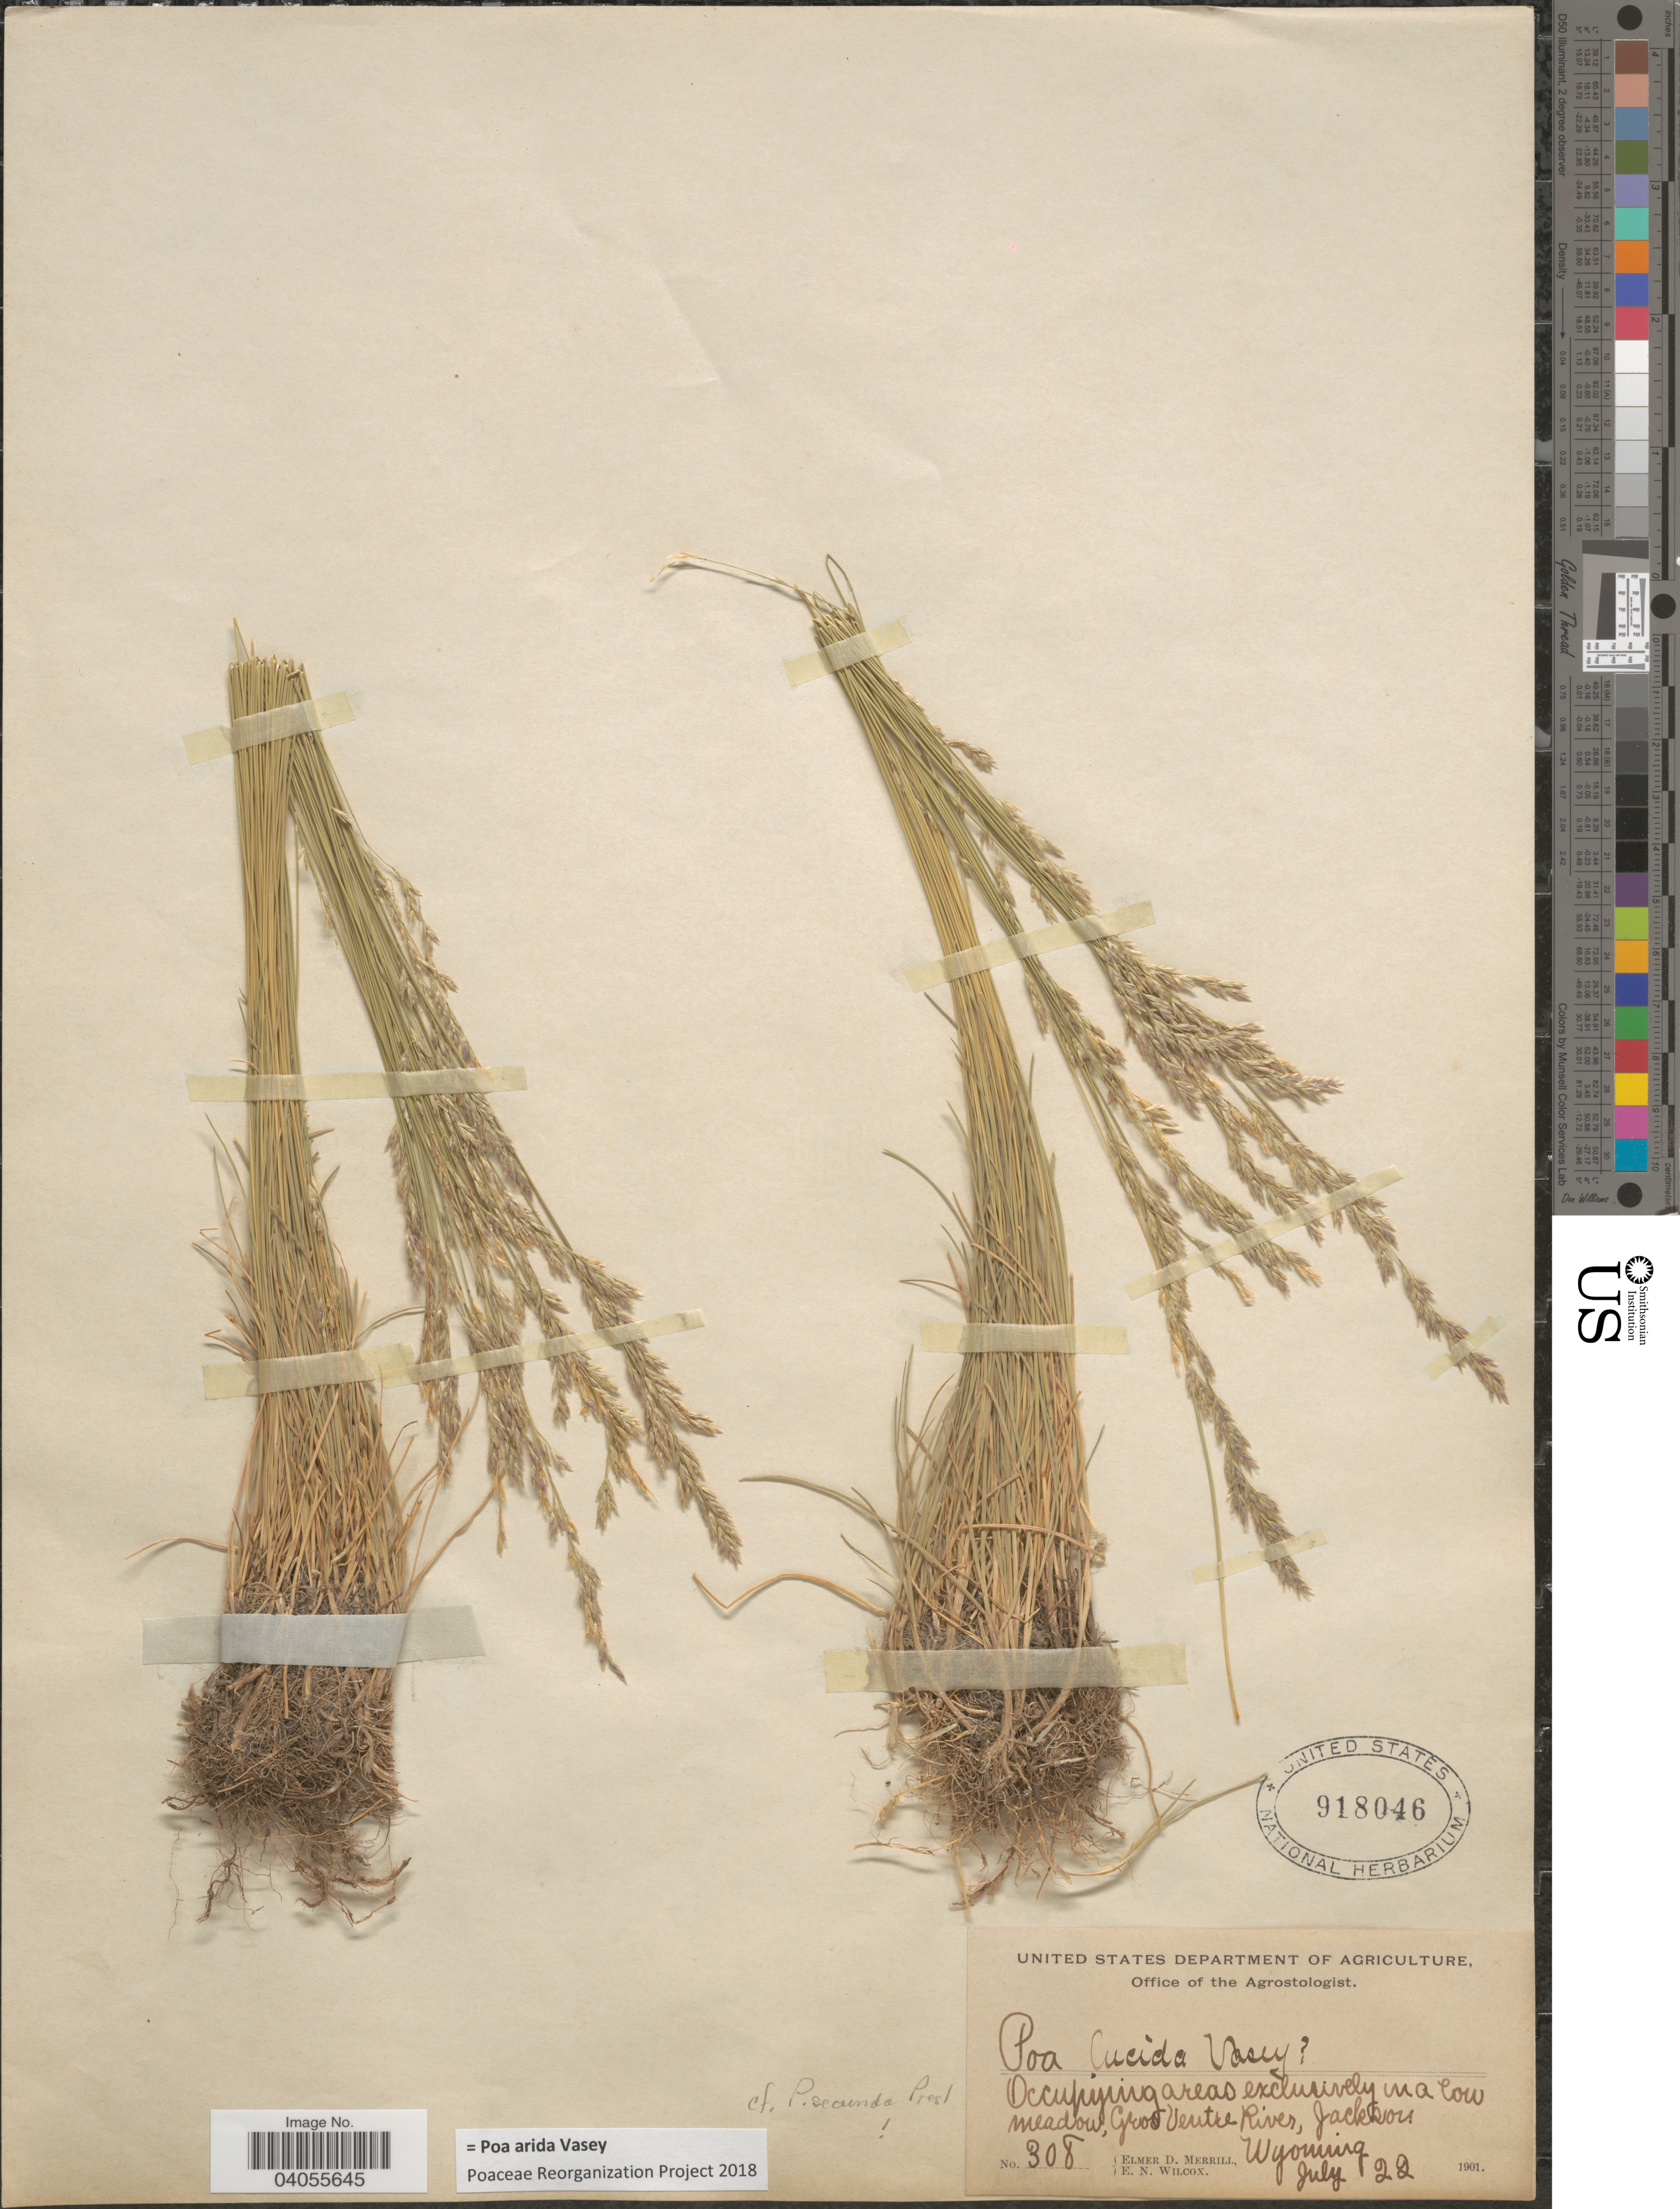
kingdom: Plantae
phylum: Tracheophyta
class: Liliopsida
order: Poales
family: Poaceae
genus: Poa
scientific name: Poa arida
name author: Vasey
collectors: E. D. Merrill & E. Wilcox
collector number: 308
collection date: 1901-07-22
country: United States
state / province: Wyoming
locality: Gros Ventre River, Jackson.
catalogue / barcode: US 918046